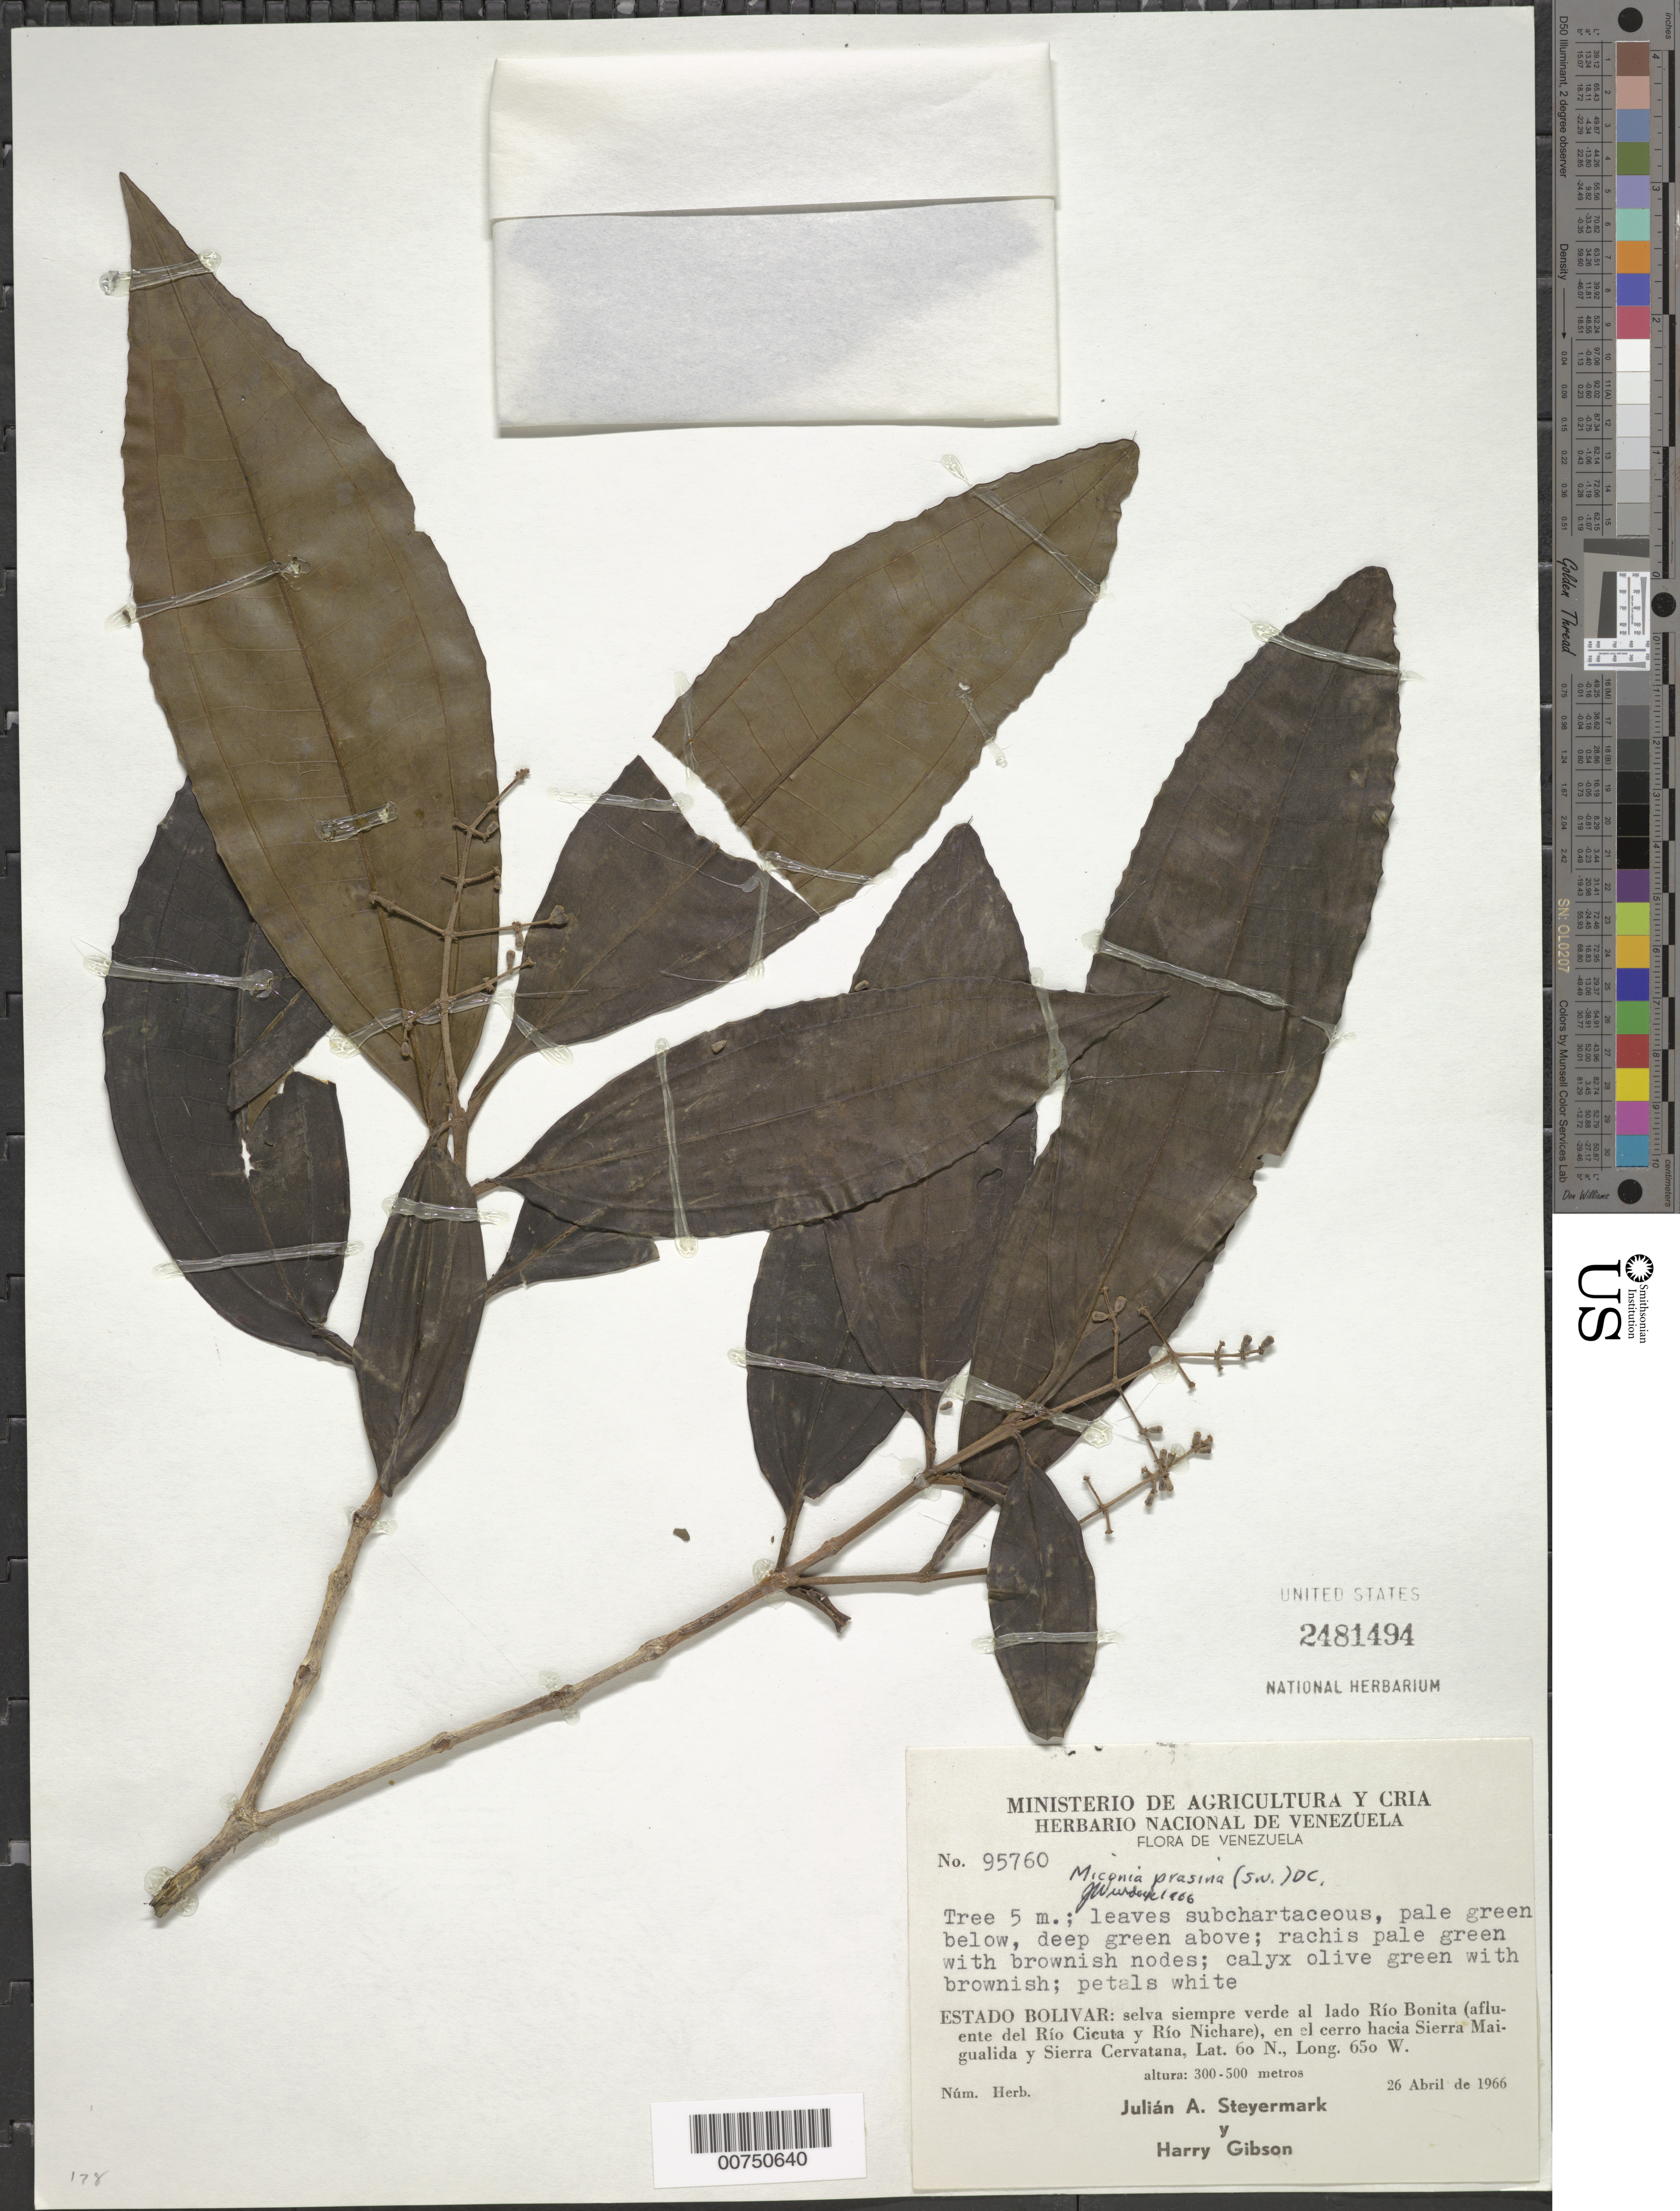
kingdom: Plantae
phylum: Tracheophyta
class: Magnoliopsida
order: Myrtales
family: Melastomataceae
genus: Miconia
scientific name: Miconia prasina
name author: (Sw.) DC.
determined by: Wurdack, John J., (US), US (UNITED STATES)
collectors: J. Steyermark & H. Gibson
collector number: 95760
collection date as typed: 26-Apr-66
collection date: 1966-04-26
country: Venezuela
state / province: Bolívar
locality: Río Bonita (aflu. Río Cicuta y Río Nichare), Cerro hacia Sierra Maigualida y Sierra Cervatana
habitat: Evergreen forest along river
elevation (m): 300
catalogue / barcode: US 2481494